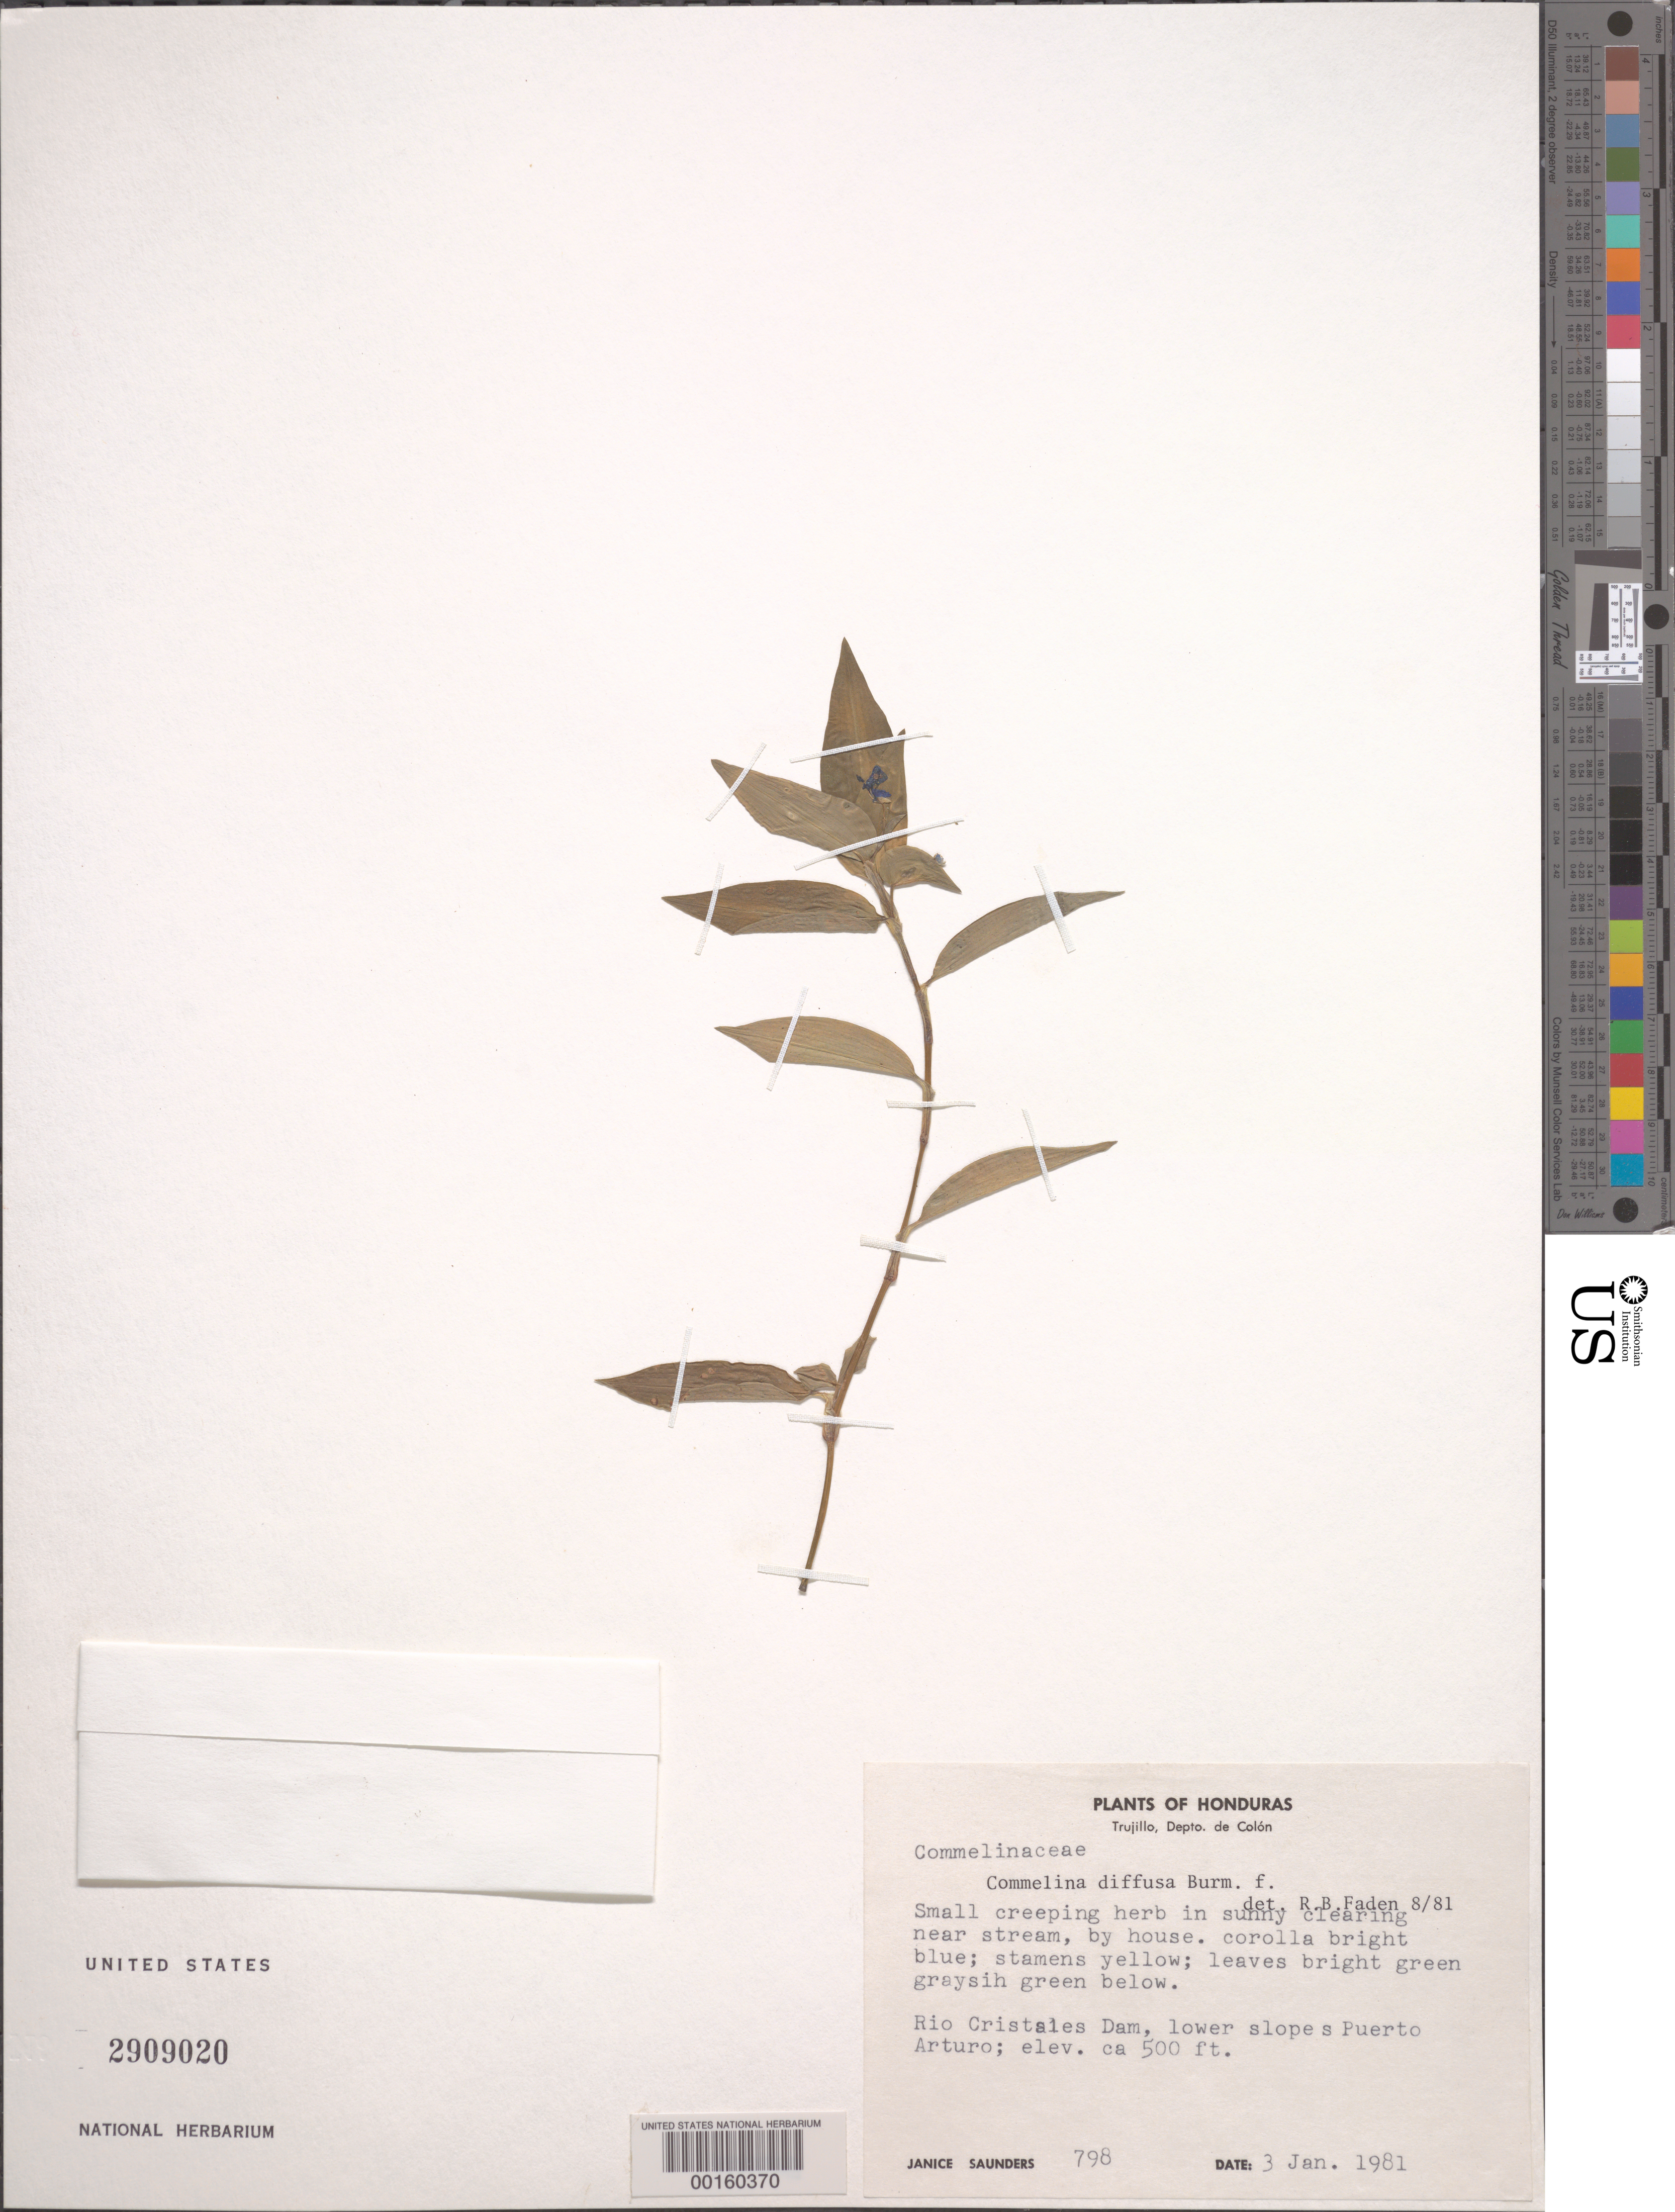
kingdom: Plantae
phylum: Tracheophyta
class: Liliopsida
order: Commelinales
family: Commelinaceae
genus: Commelina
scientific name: Commelina diffusa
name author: Burm. f.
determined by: Faden, Robert B., (US), Smithsonian Institution - National Museum of Natural History (UNITED STATES)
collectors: J. Saunders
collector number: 798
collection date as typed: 03 Jan 1981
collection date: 1981-01-03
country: Honduras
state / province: Colón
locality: Rio Cristales dam, lower slope Puerto Arturo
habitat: Moist soil, sunny clearing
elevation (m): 153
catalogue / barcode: US 2909020